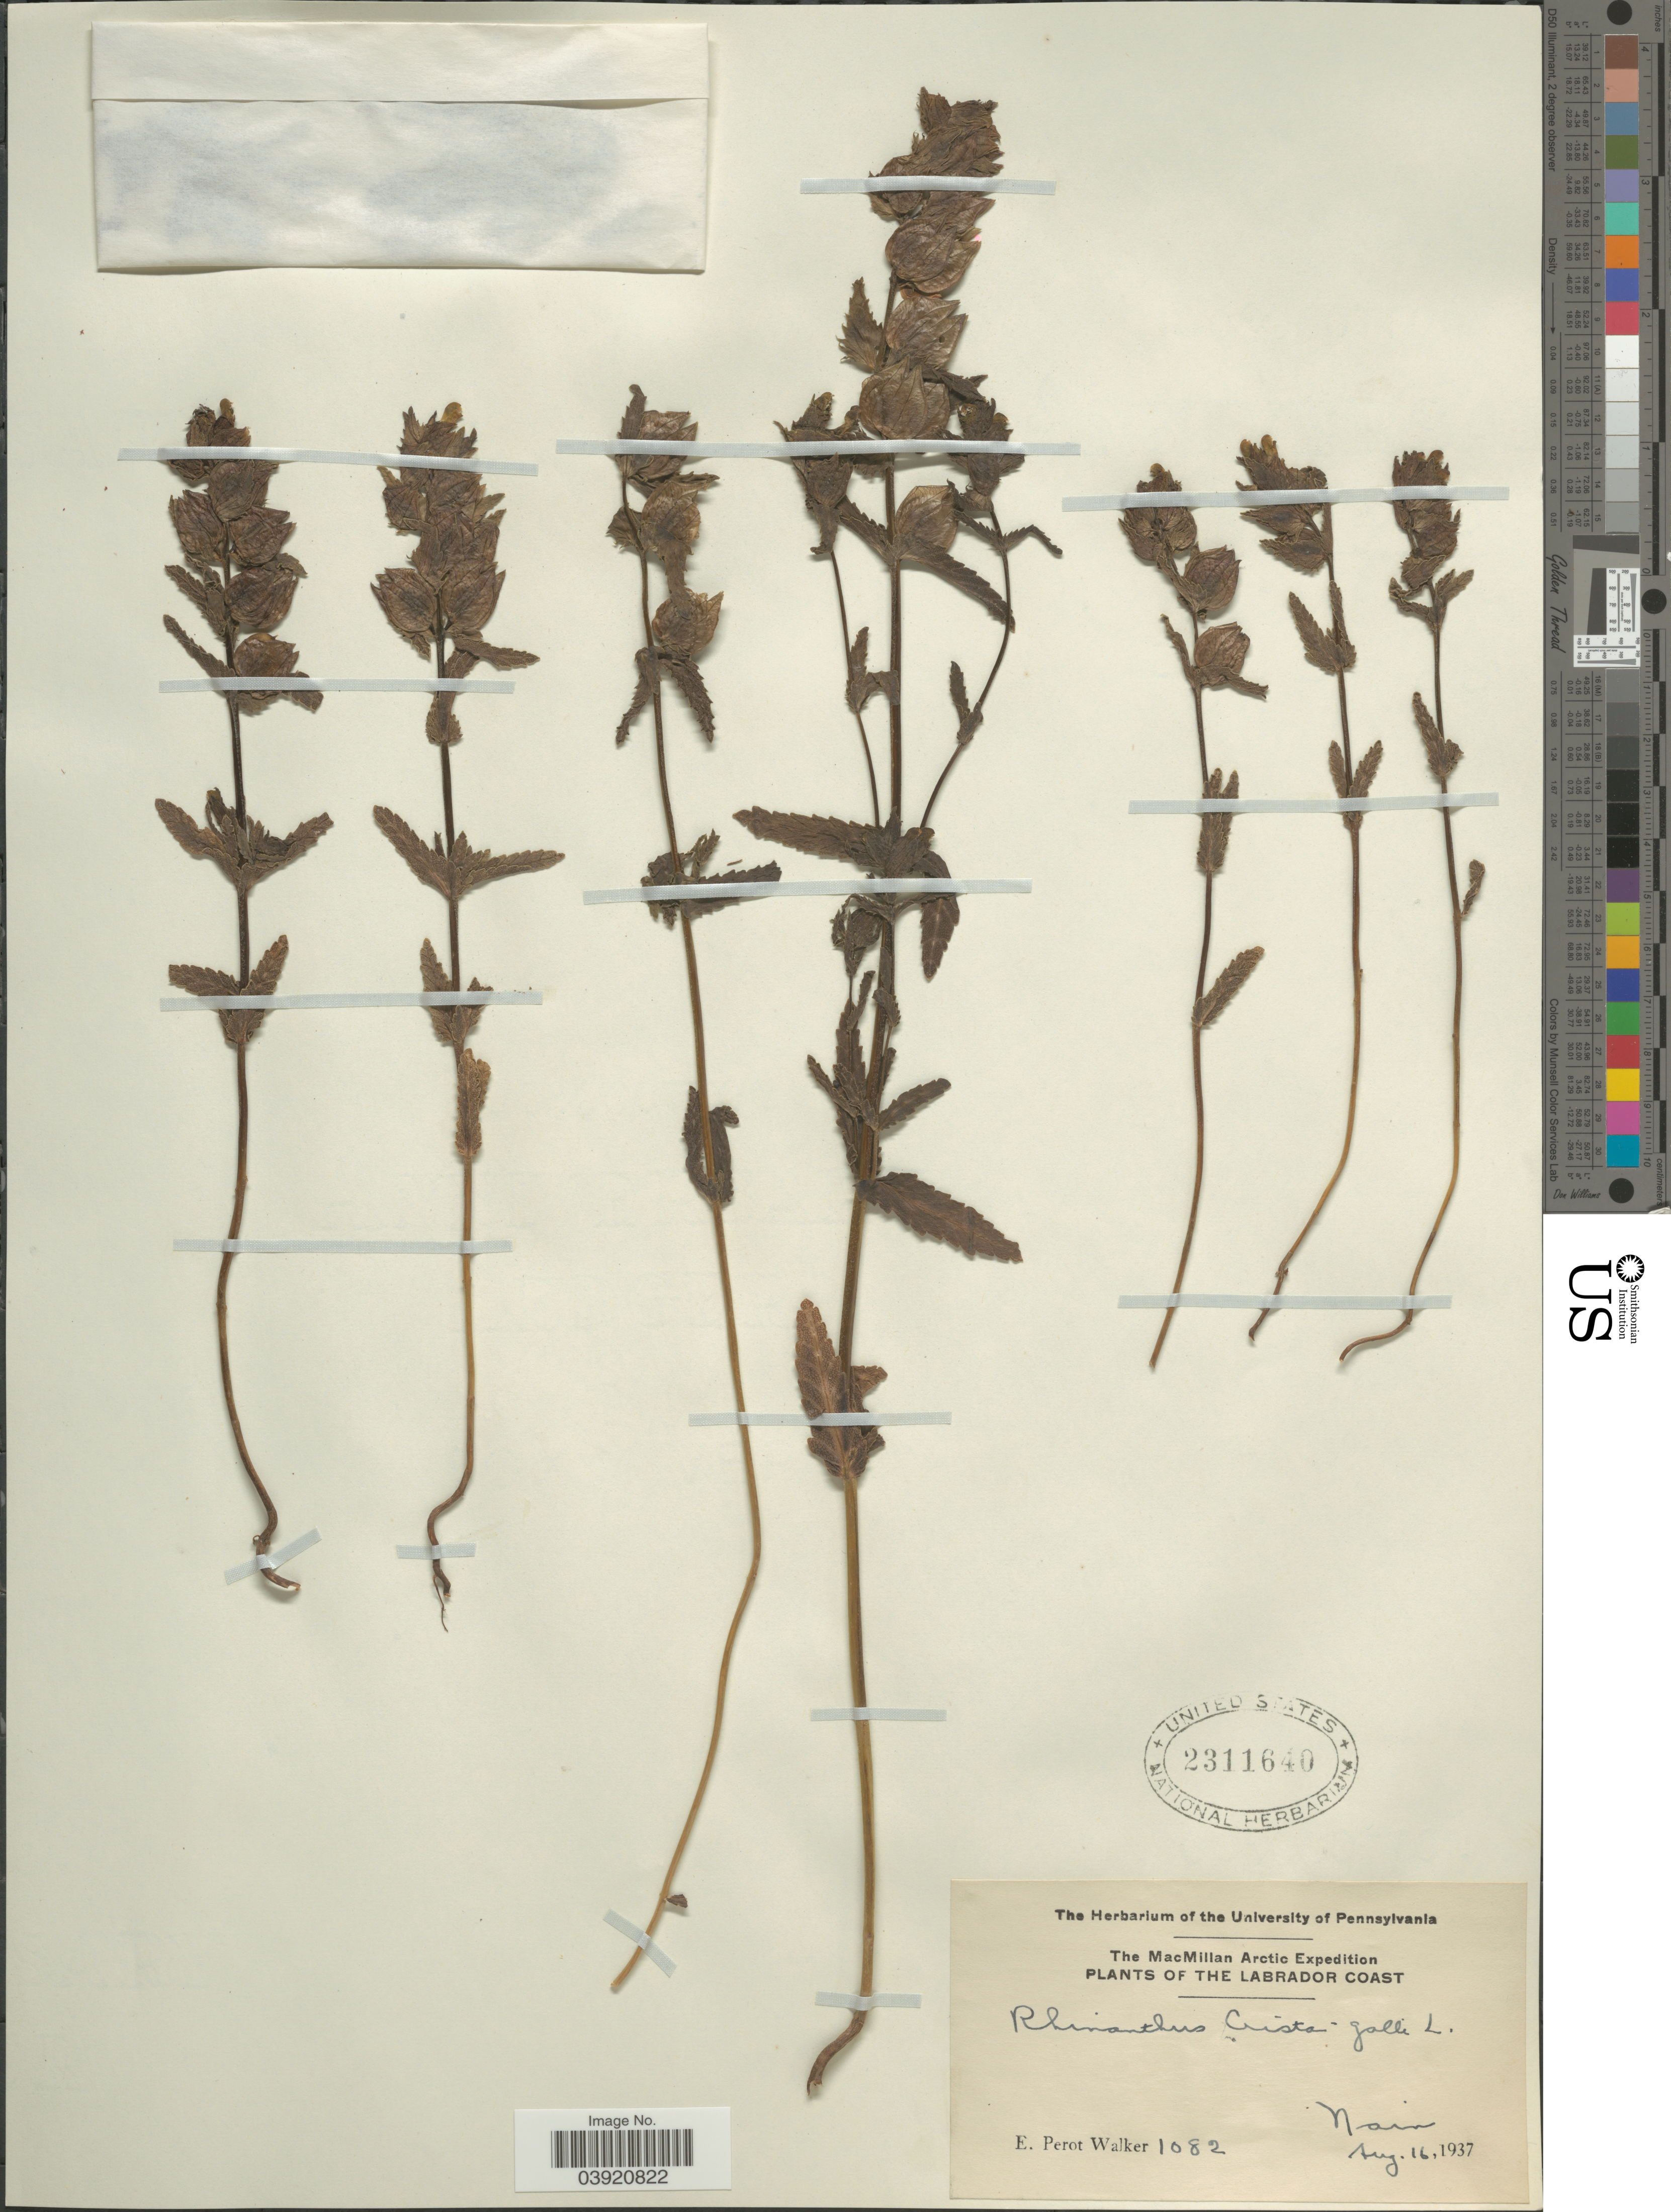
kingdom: Plantae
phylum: Tracheophyta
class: Magnoliopsida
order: Lamiales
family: Orobanchaceae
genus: Rhinanthus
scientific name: Rhinanthus crista-galli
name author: L.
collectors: E. Walker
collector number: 1082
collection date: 1937-08-16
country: Canada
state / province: Newfoundland and Labrador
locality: The Labrador Coast. Nain.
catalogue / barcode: US 2311640